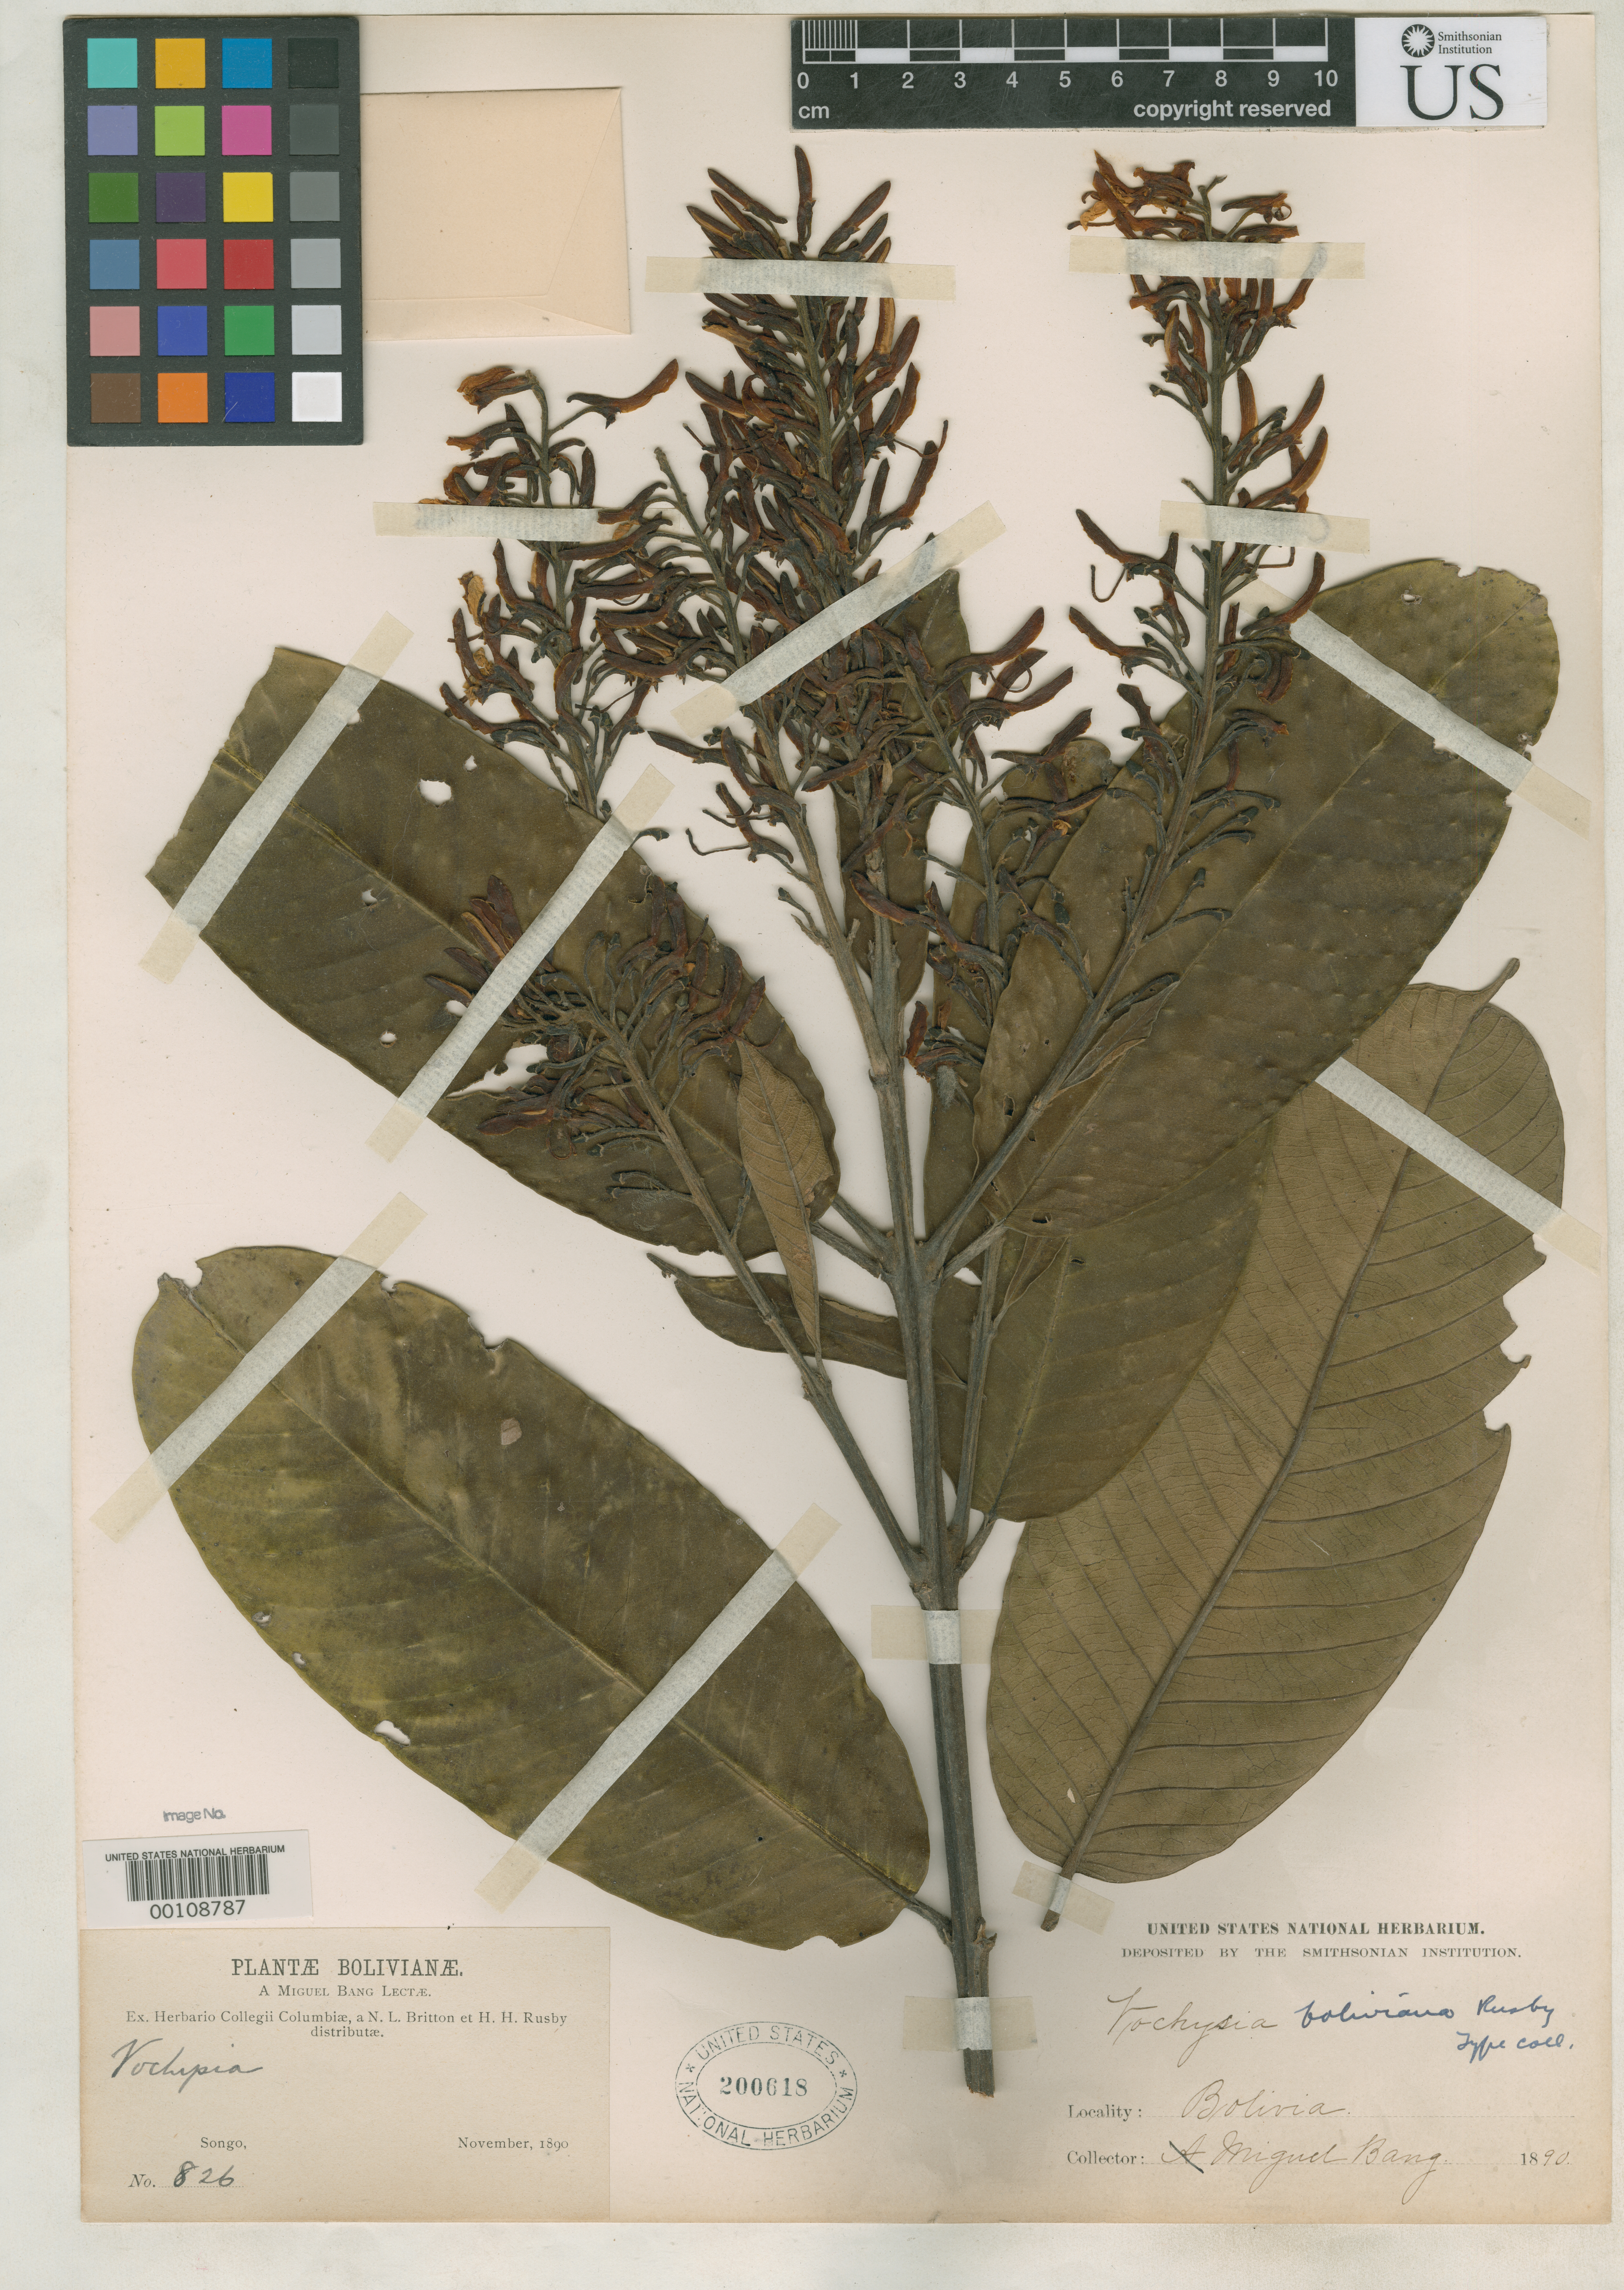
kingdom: Plantae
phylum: Tracheophyta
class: Magnoliopsida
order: Myrtales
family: Vochysiaceae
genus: Vochysia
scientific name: Vochysia boliviana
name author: Rusby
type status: Isotype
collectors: M. Bang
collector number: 826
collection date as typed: Nov 1890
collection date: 1890-11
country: Bolivia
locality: Songo.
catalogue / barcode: US 200618